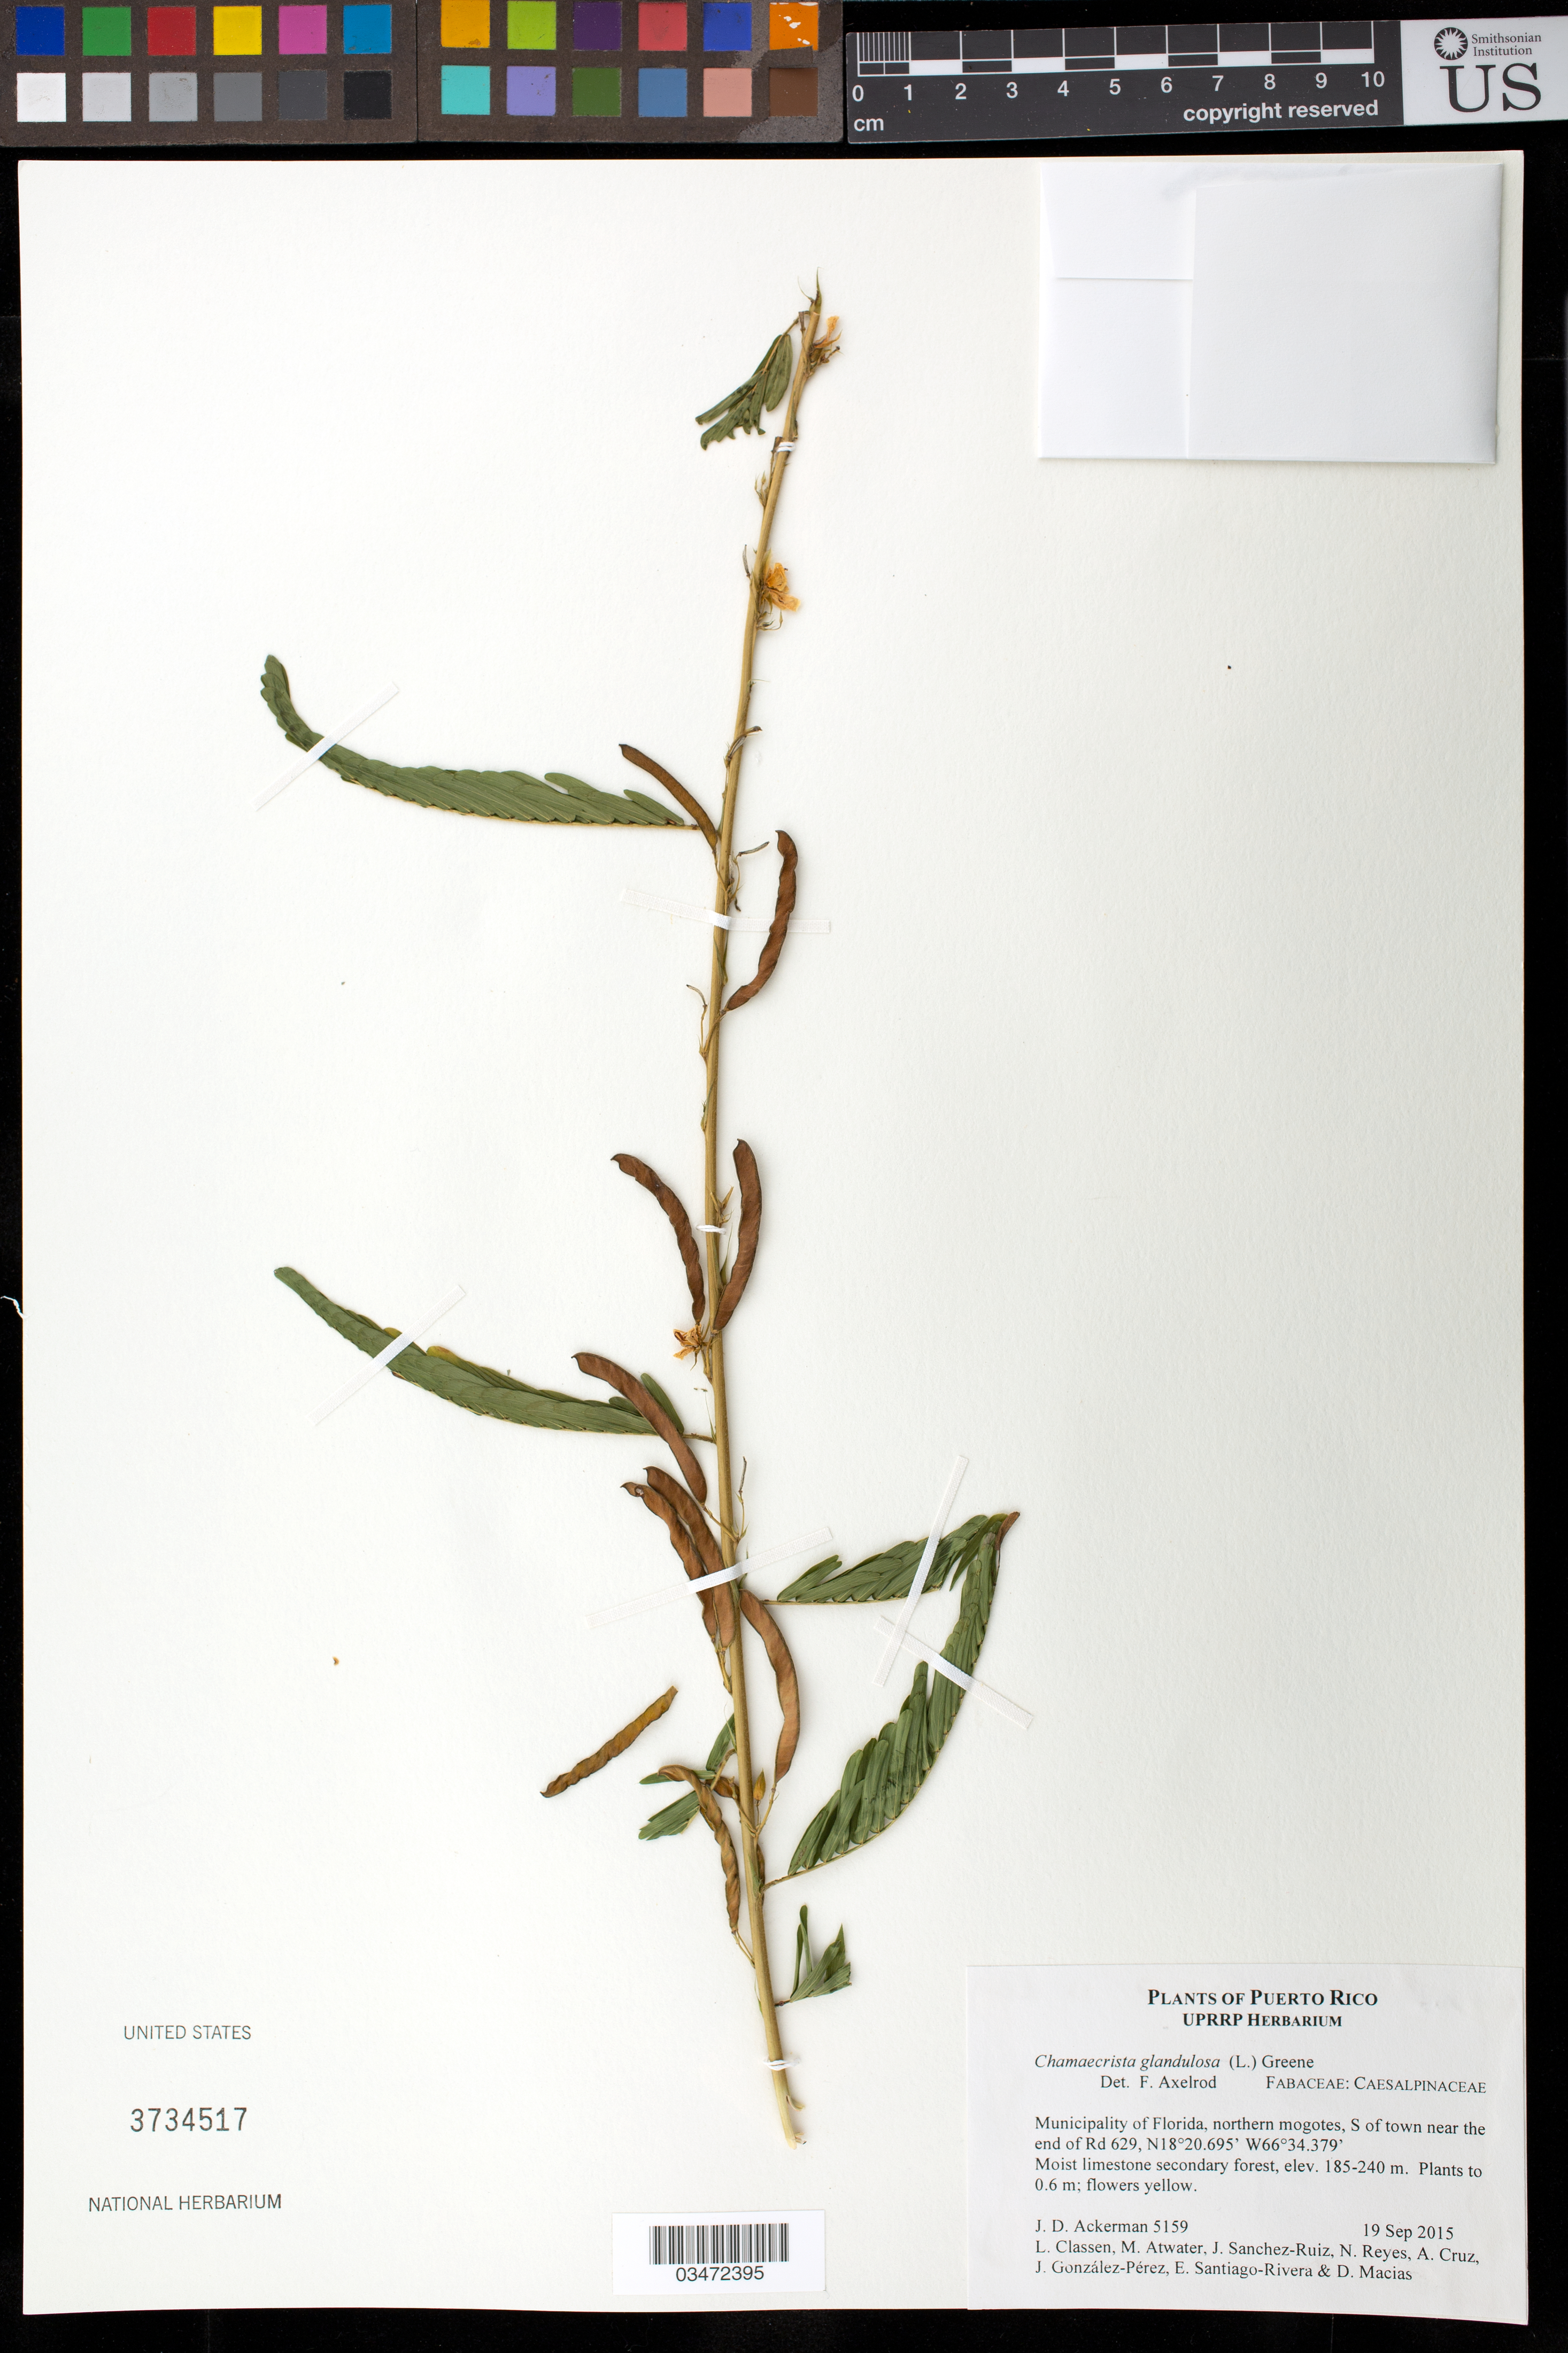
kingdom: Plantae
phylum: Tracheophyta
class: Magnoliopsida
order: Fabales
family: Fabaceae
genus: Chamaecrista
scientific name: Chamaecrista glandulosa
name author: (L.) Greene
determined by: Axelrod, F. S.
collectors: J. D. Ackerman, L. Classen, M. Atwater, J. Sanchez-Ruiz, N. Reyes, A. Cruz, J. González-Pérez, E. Santiago-Rivera & D. Macías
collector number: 5159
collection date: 2015-09-19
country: Puerto Rico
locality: Mun. Florida, northern mogotes, S of town near the end of Rd 629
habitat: Moist limestone secondary forest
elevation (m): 185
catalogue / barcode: US 3734517